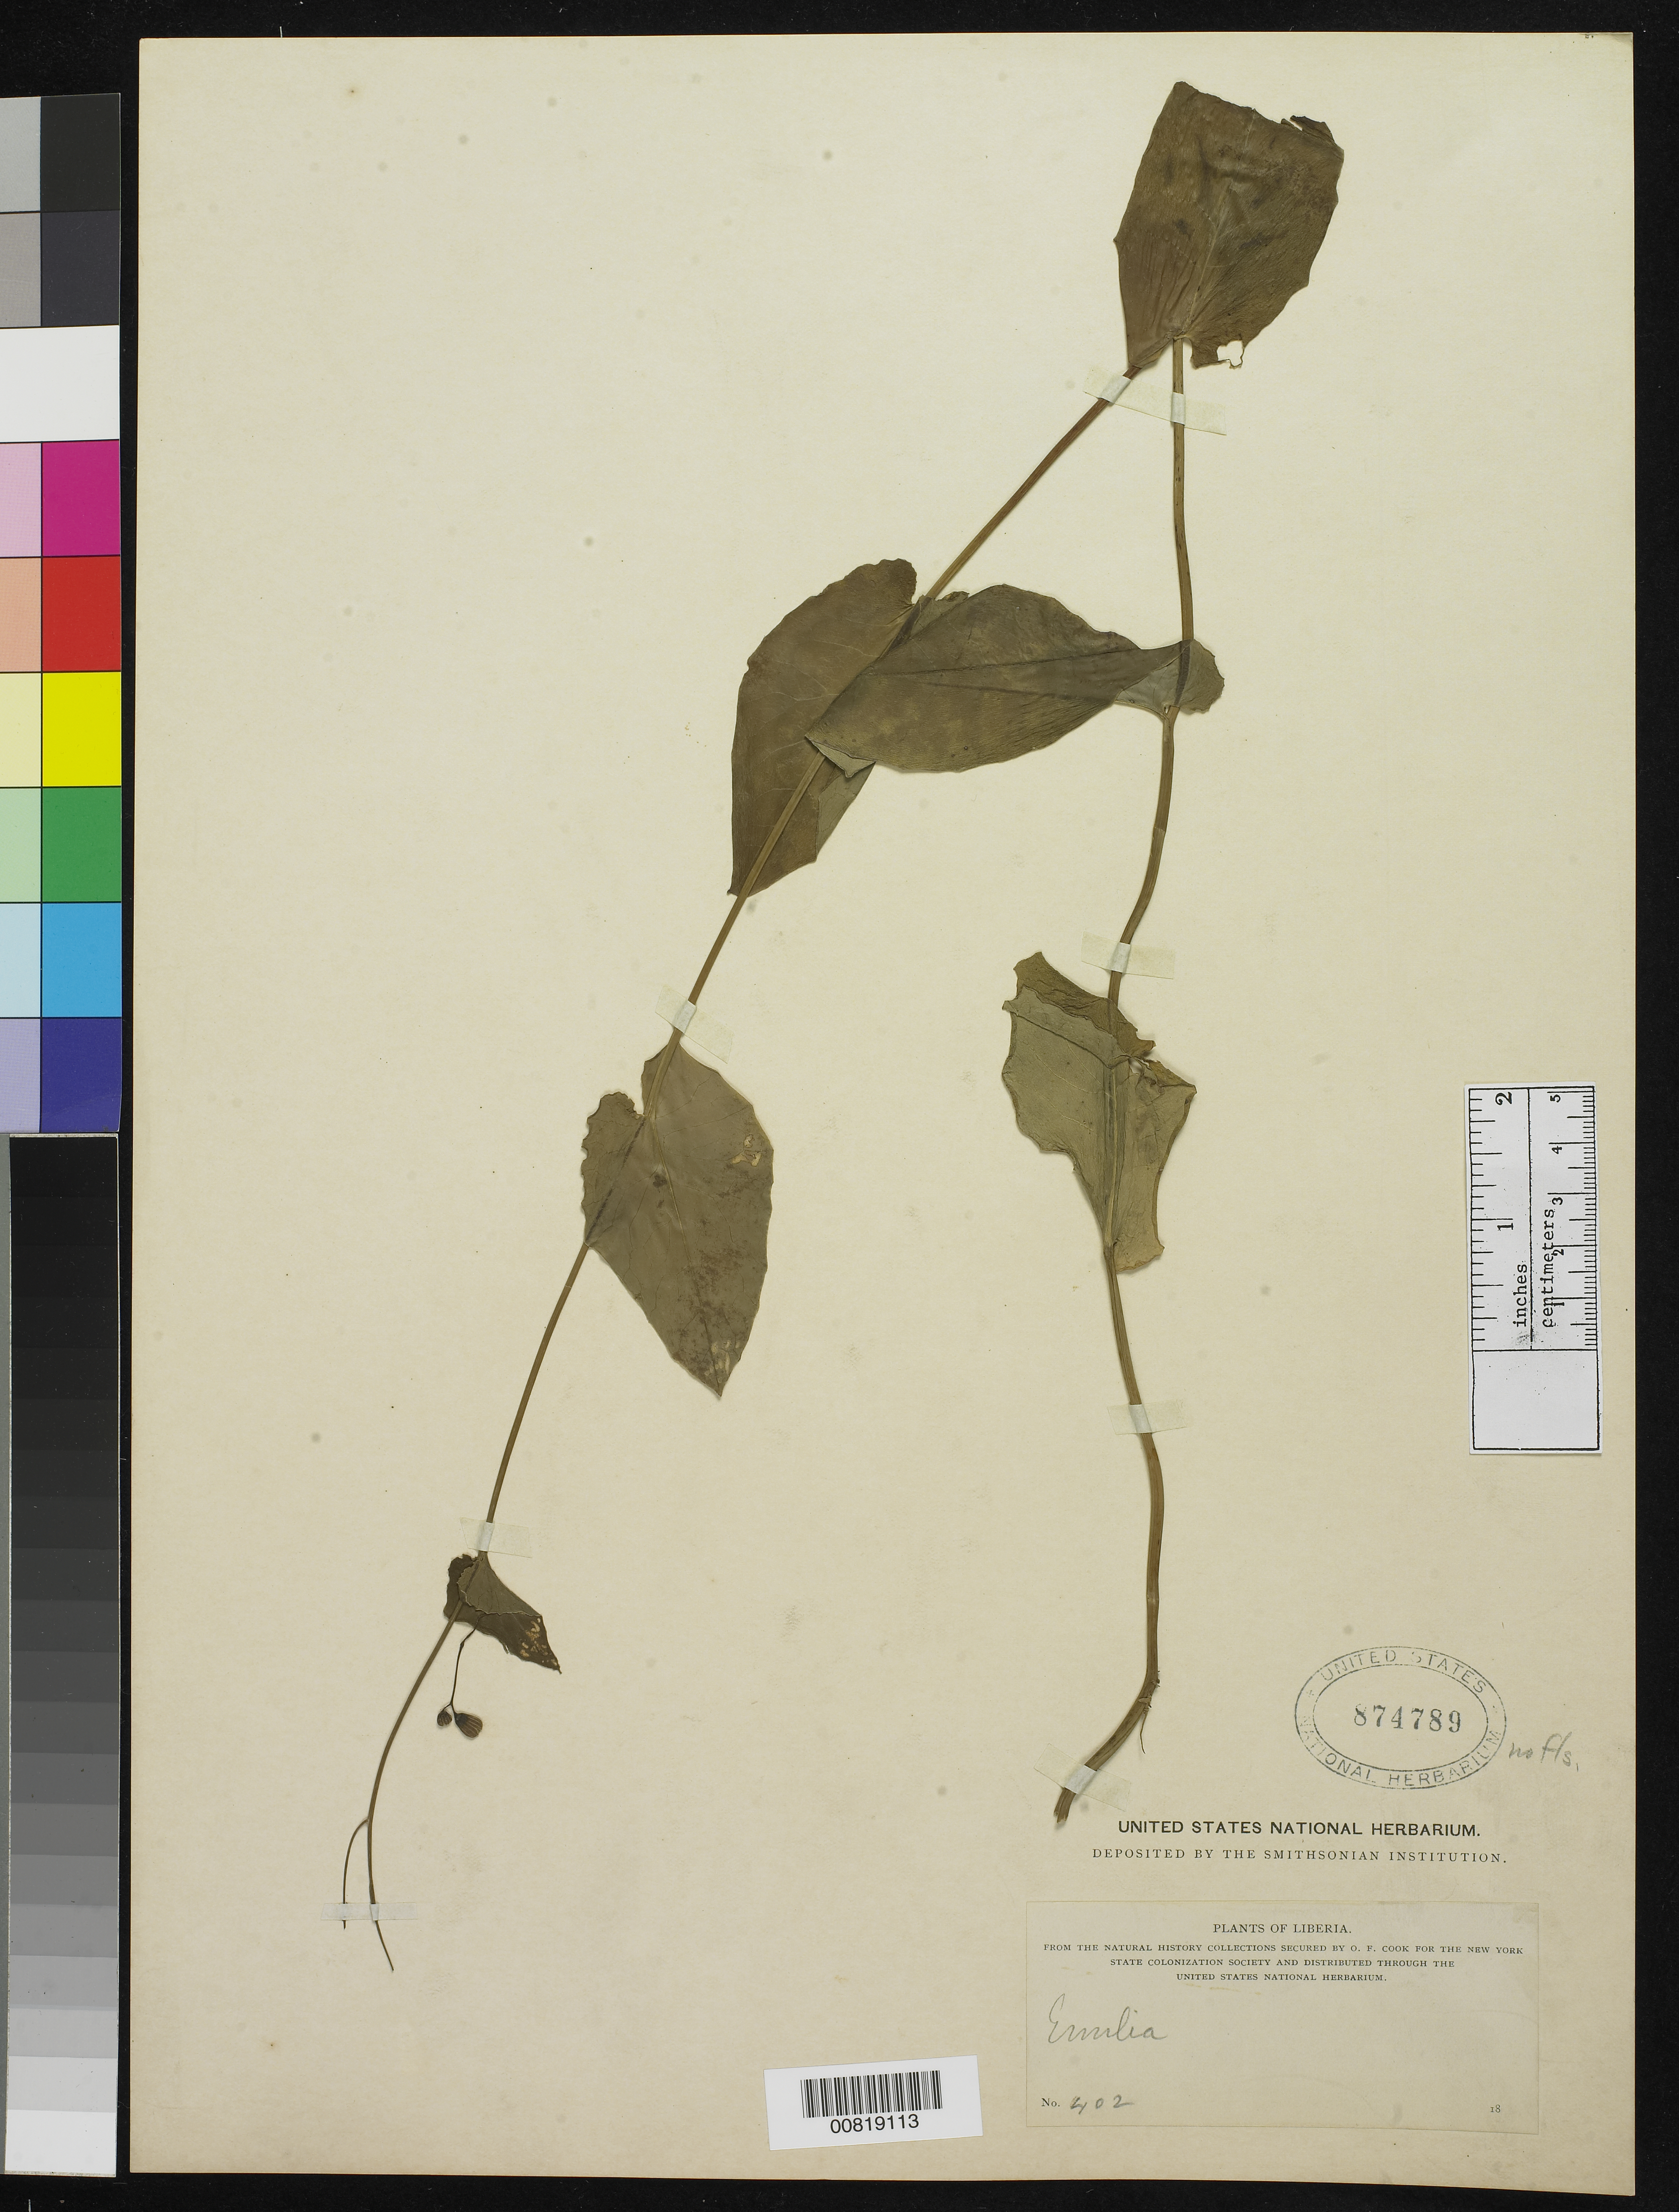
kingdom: Plantae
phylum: Tracheophyta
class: Magnoliopsida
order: Asterales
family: Asteraceae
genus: Emilia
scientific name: Emilia coccinea (Sims) Sweet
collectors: O. F. Cook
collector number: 402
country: Liberia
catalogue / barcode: US 874789